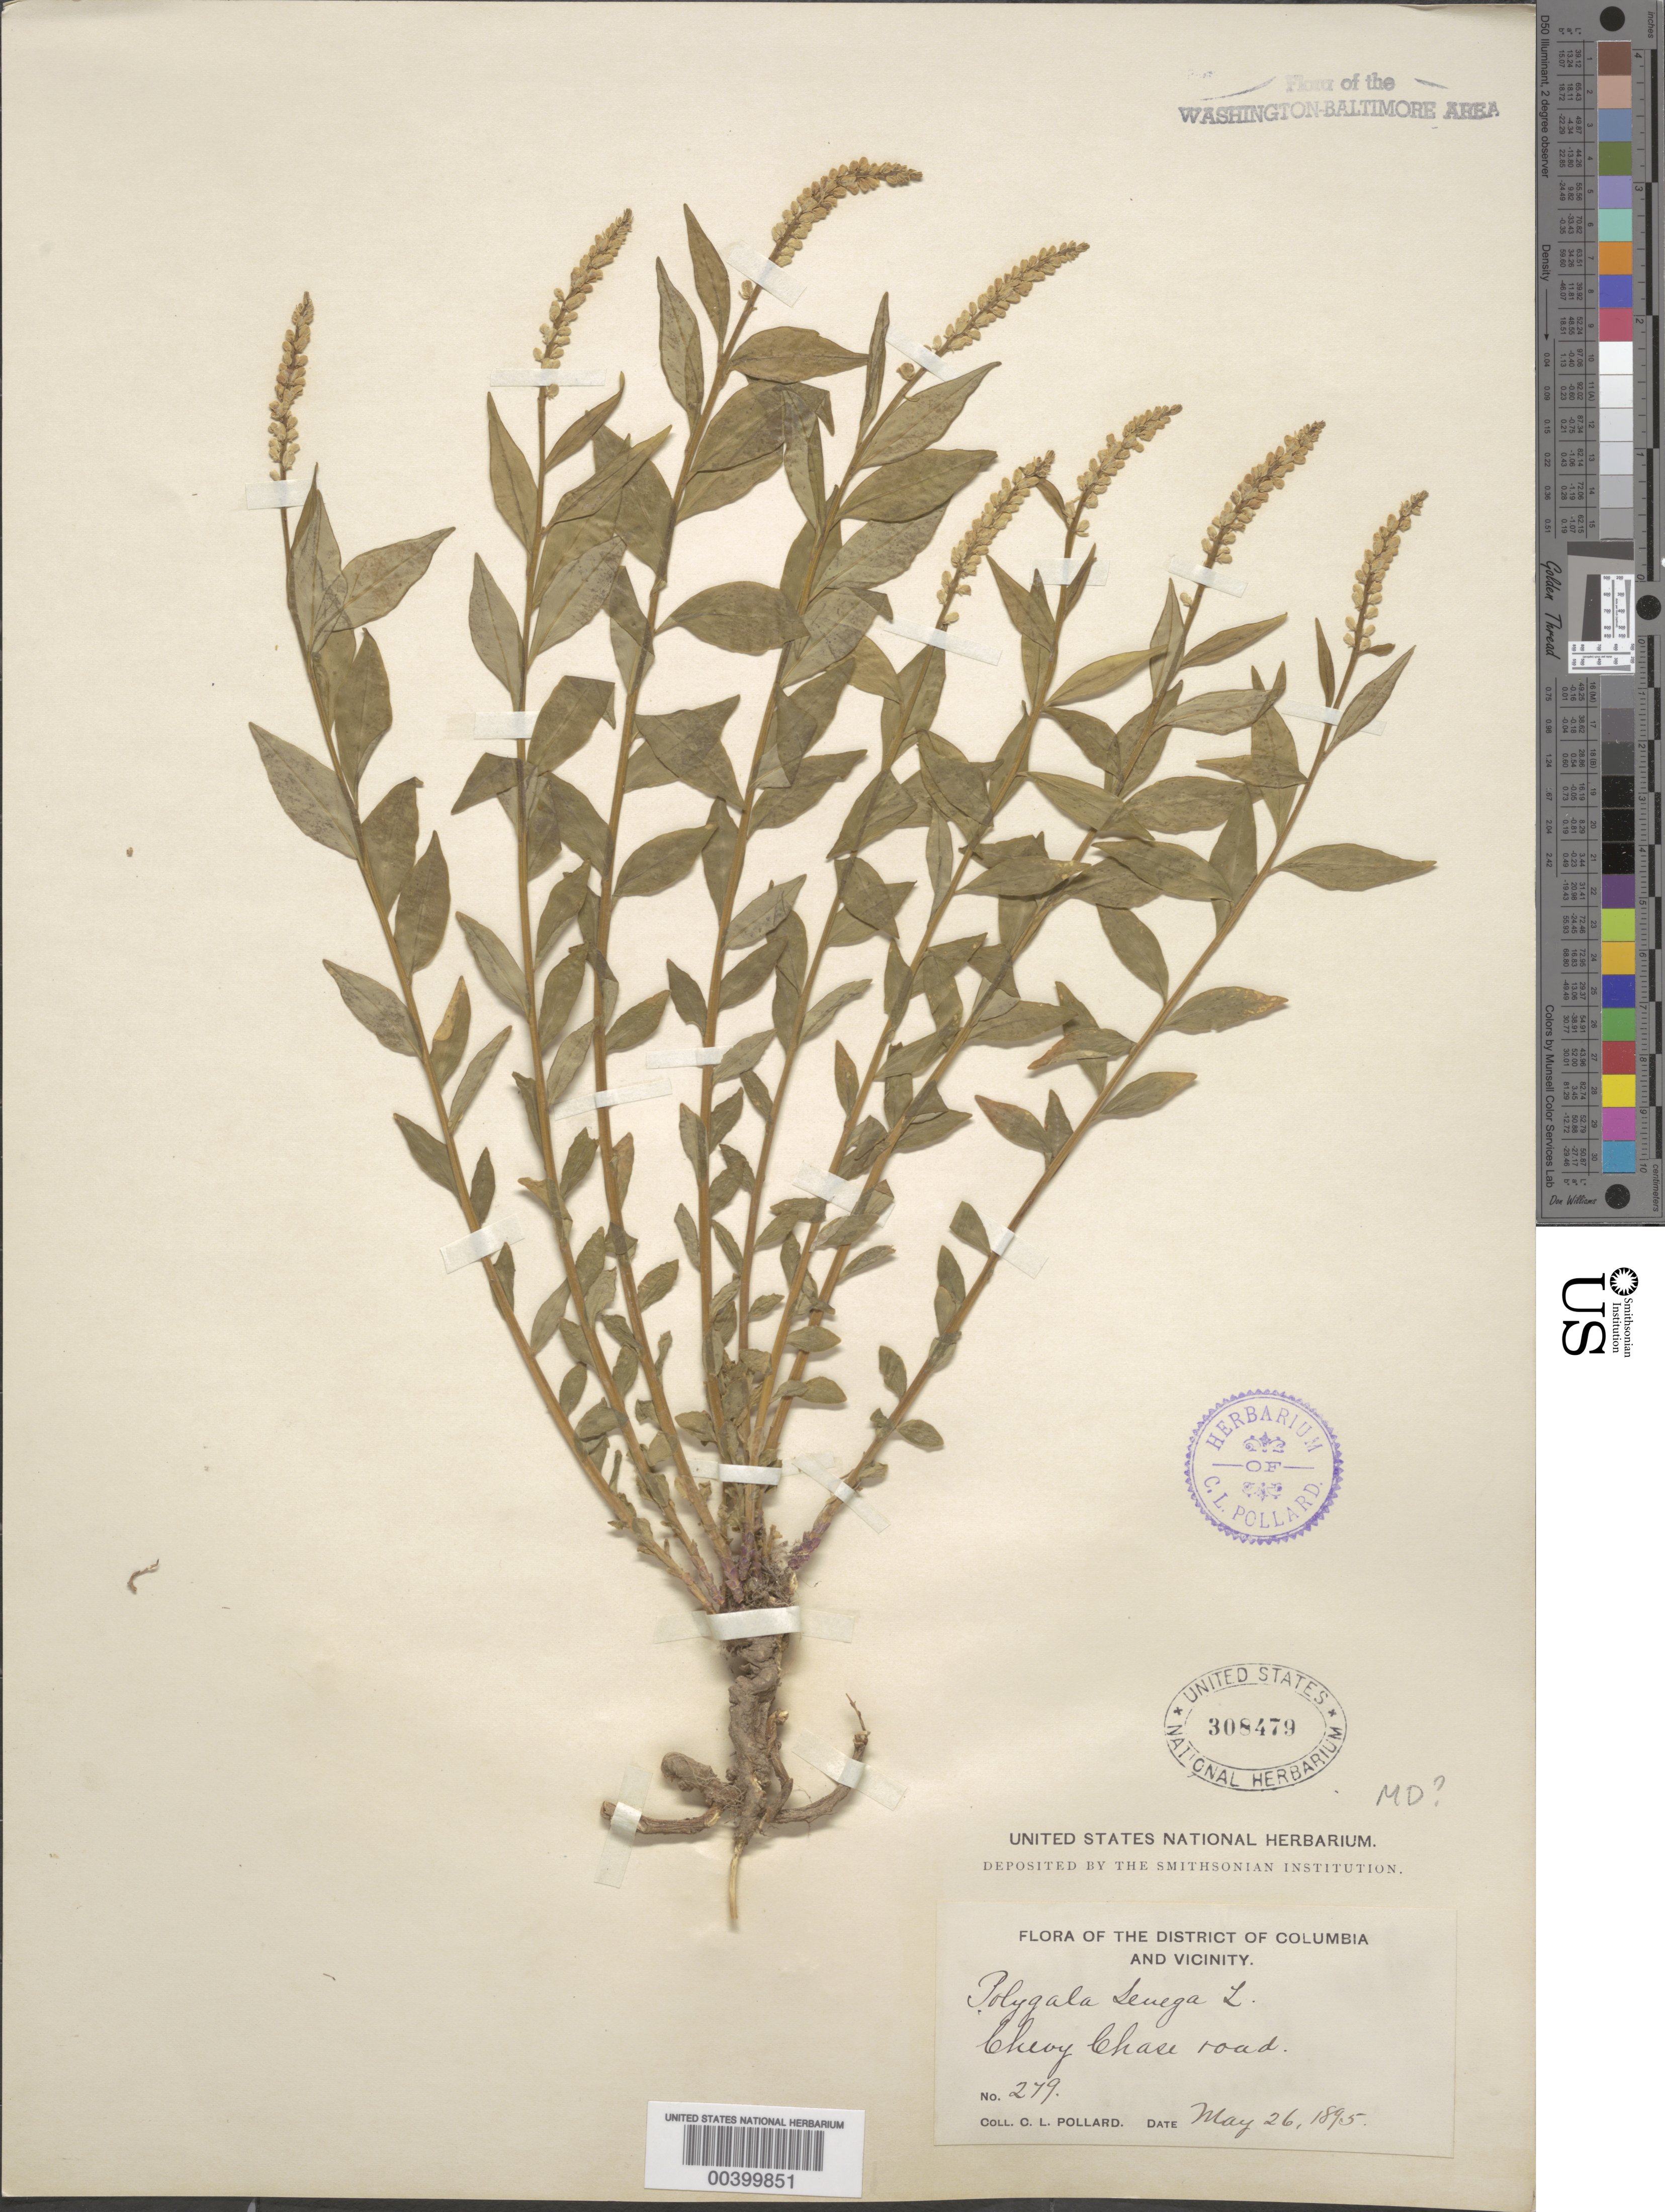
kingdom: Plantae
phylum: Tracheophyta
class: Magnoliopsida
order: Fabales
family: Polygalaceae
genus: Polygala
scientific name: Polygala senega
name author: L.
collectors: C. L. Pollard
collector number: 279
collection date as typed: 26 May 1895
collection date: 1895-05-26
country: United States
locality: Chevy Chase road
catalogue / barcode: US 308479